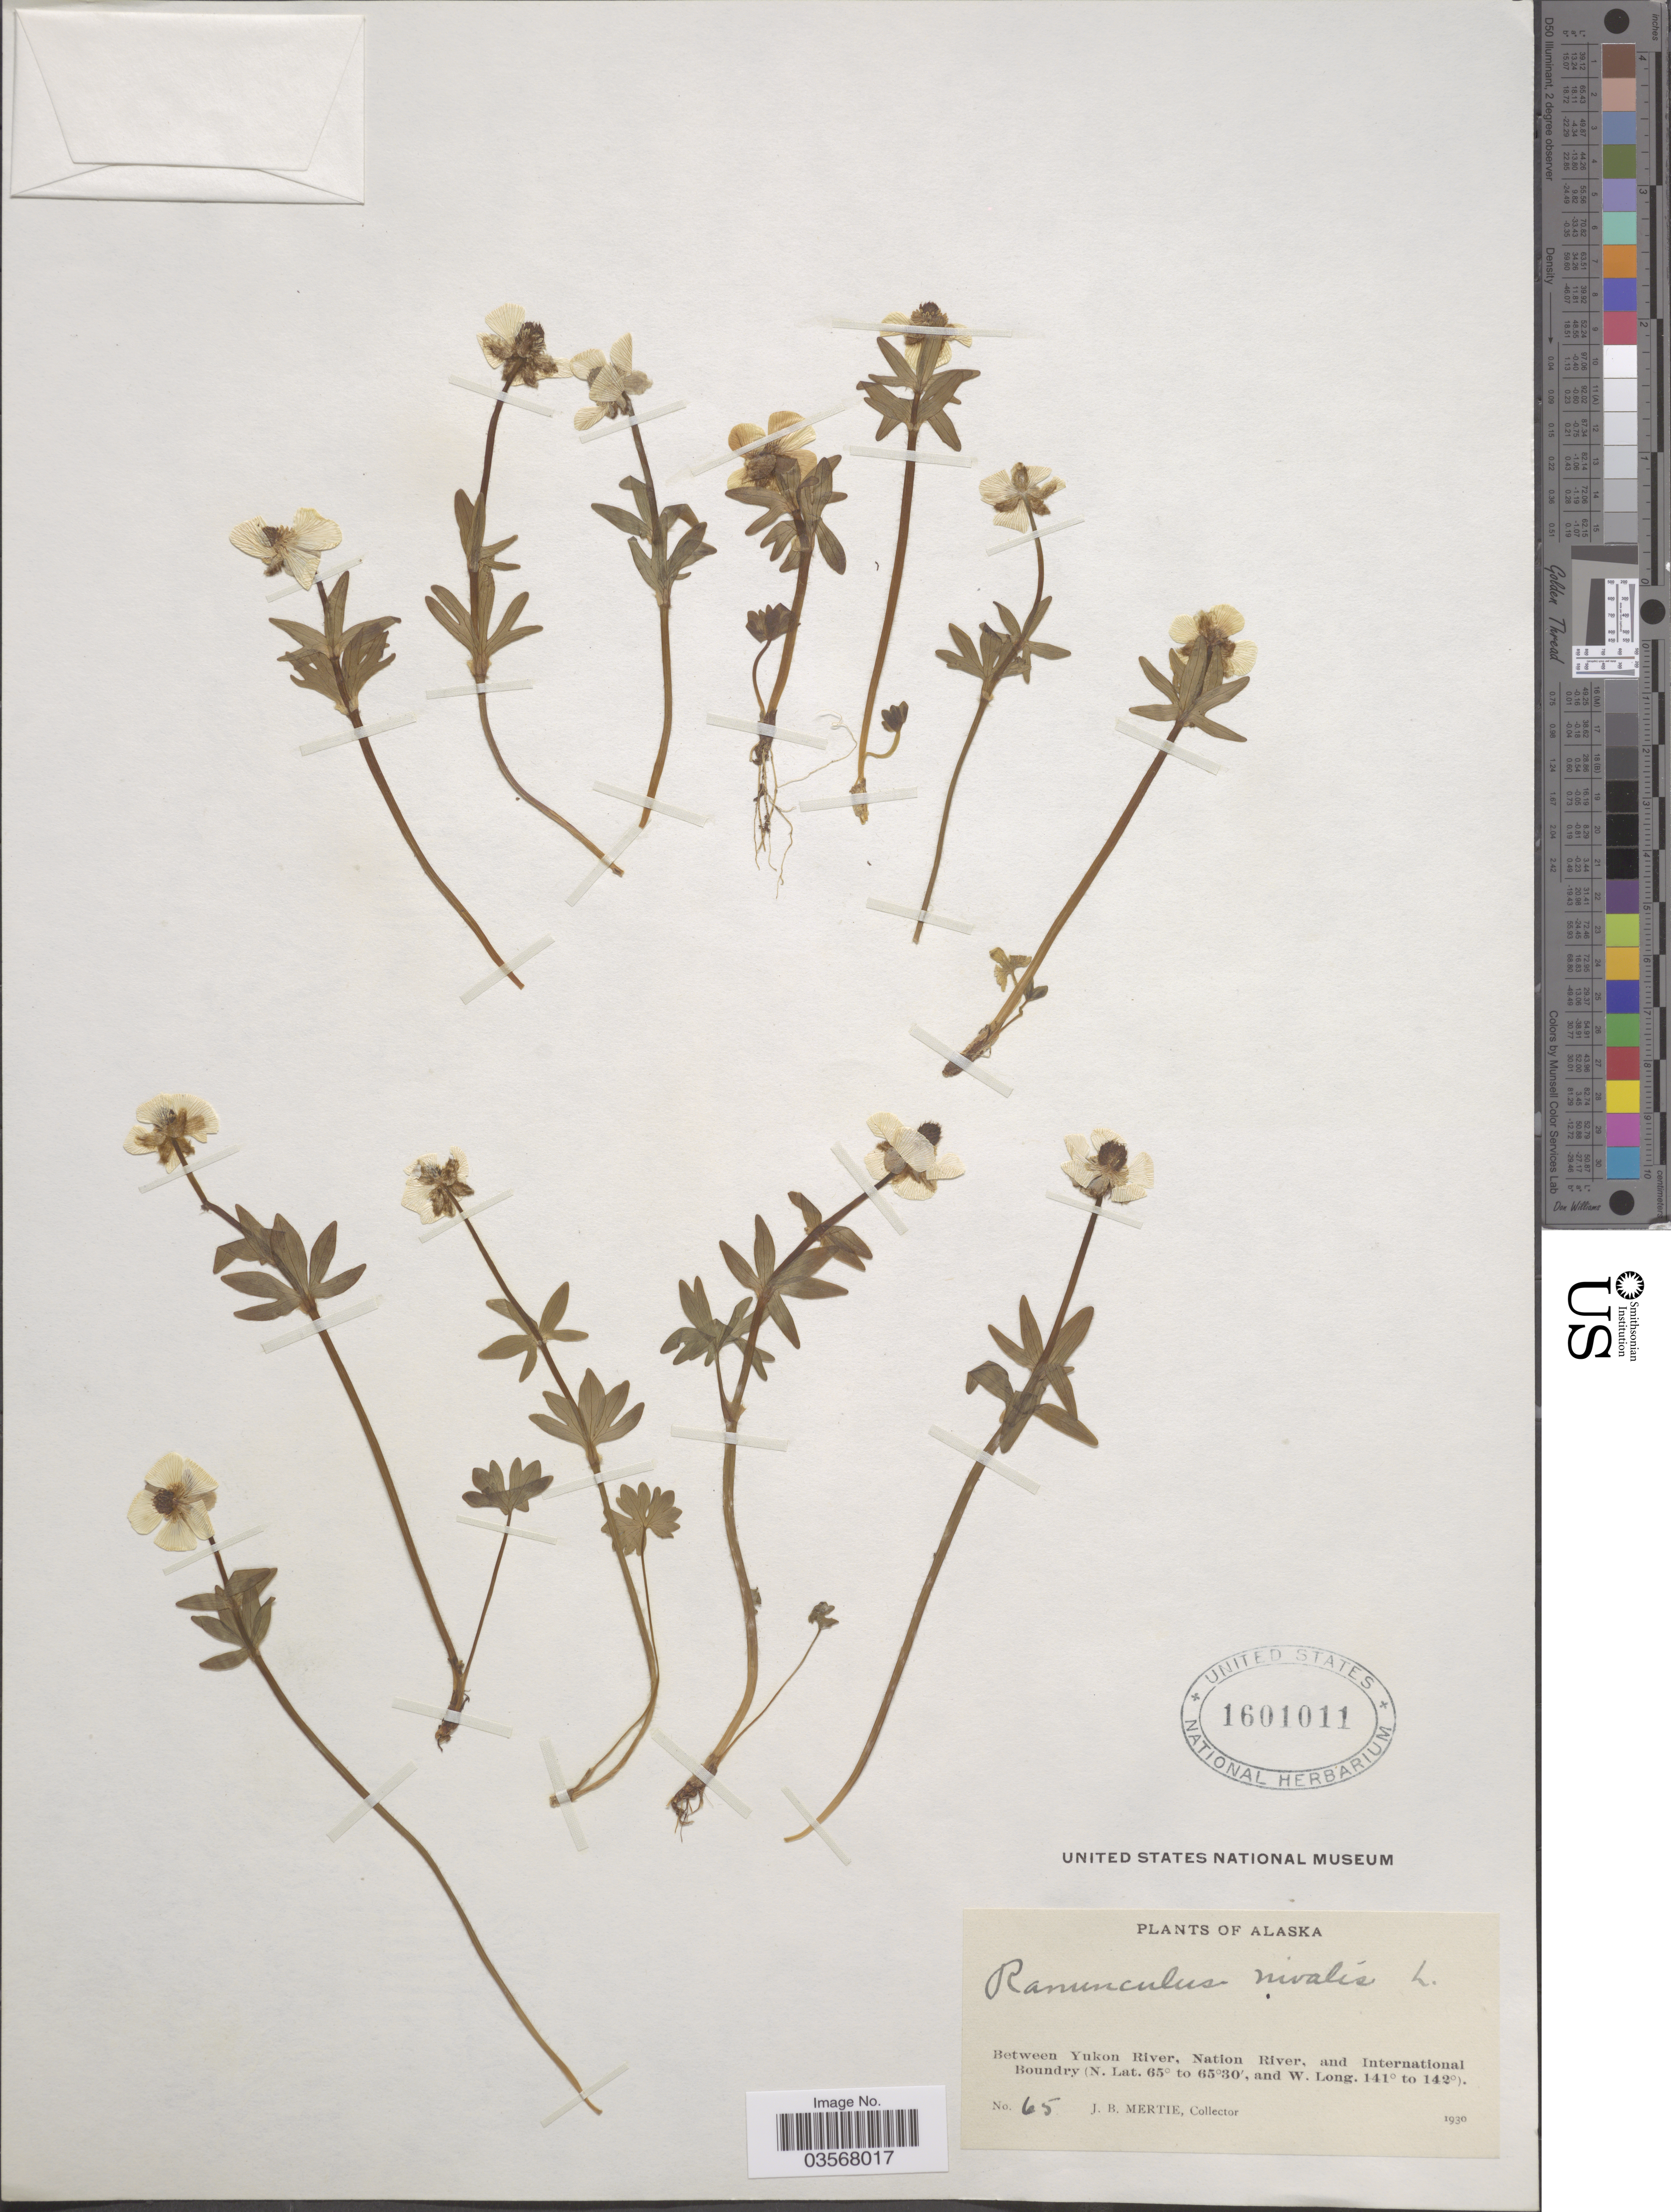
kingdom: Plantae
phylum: Tracheophyta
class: Magnoliopsida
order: Ranunculales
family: Ranunculaceae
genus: Ranunculus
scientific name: Ranunculus nivalis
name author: L.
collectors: J. Mertie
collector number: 65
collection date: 1930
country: United States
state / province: Alaska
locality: Between Yukon River, Nation River, and International Boundary.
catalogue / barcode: US 1601011